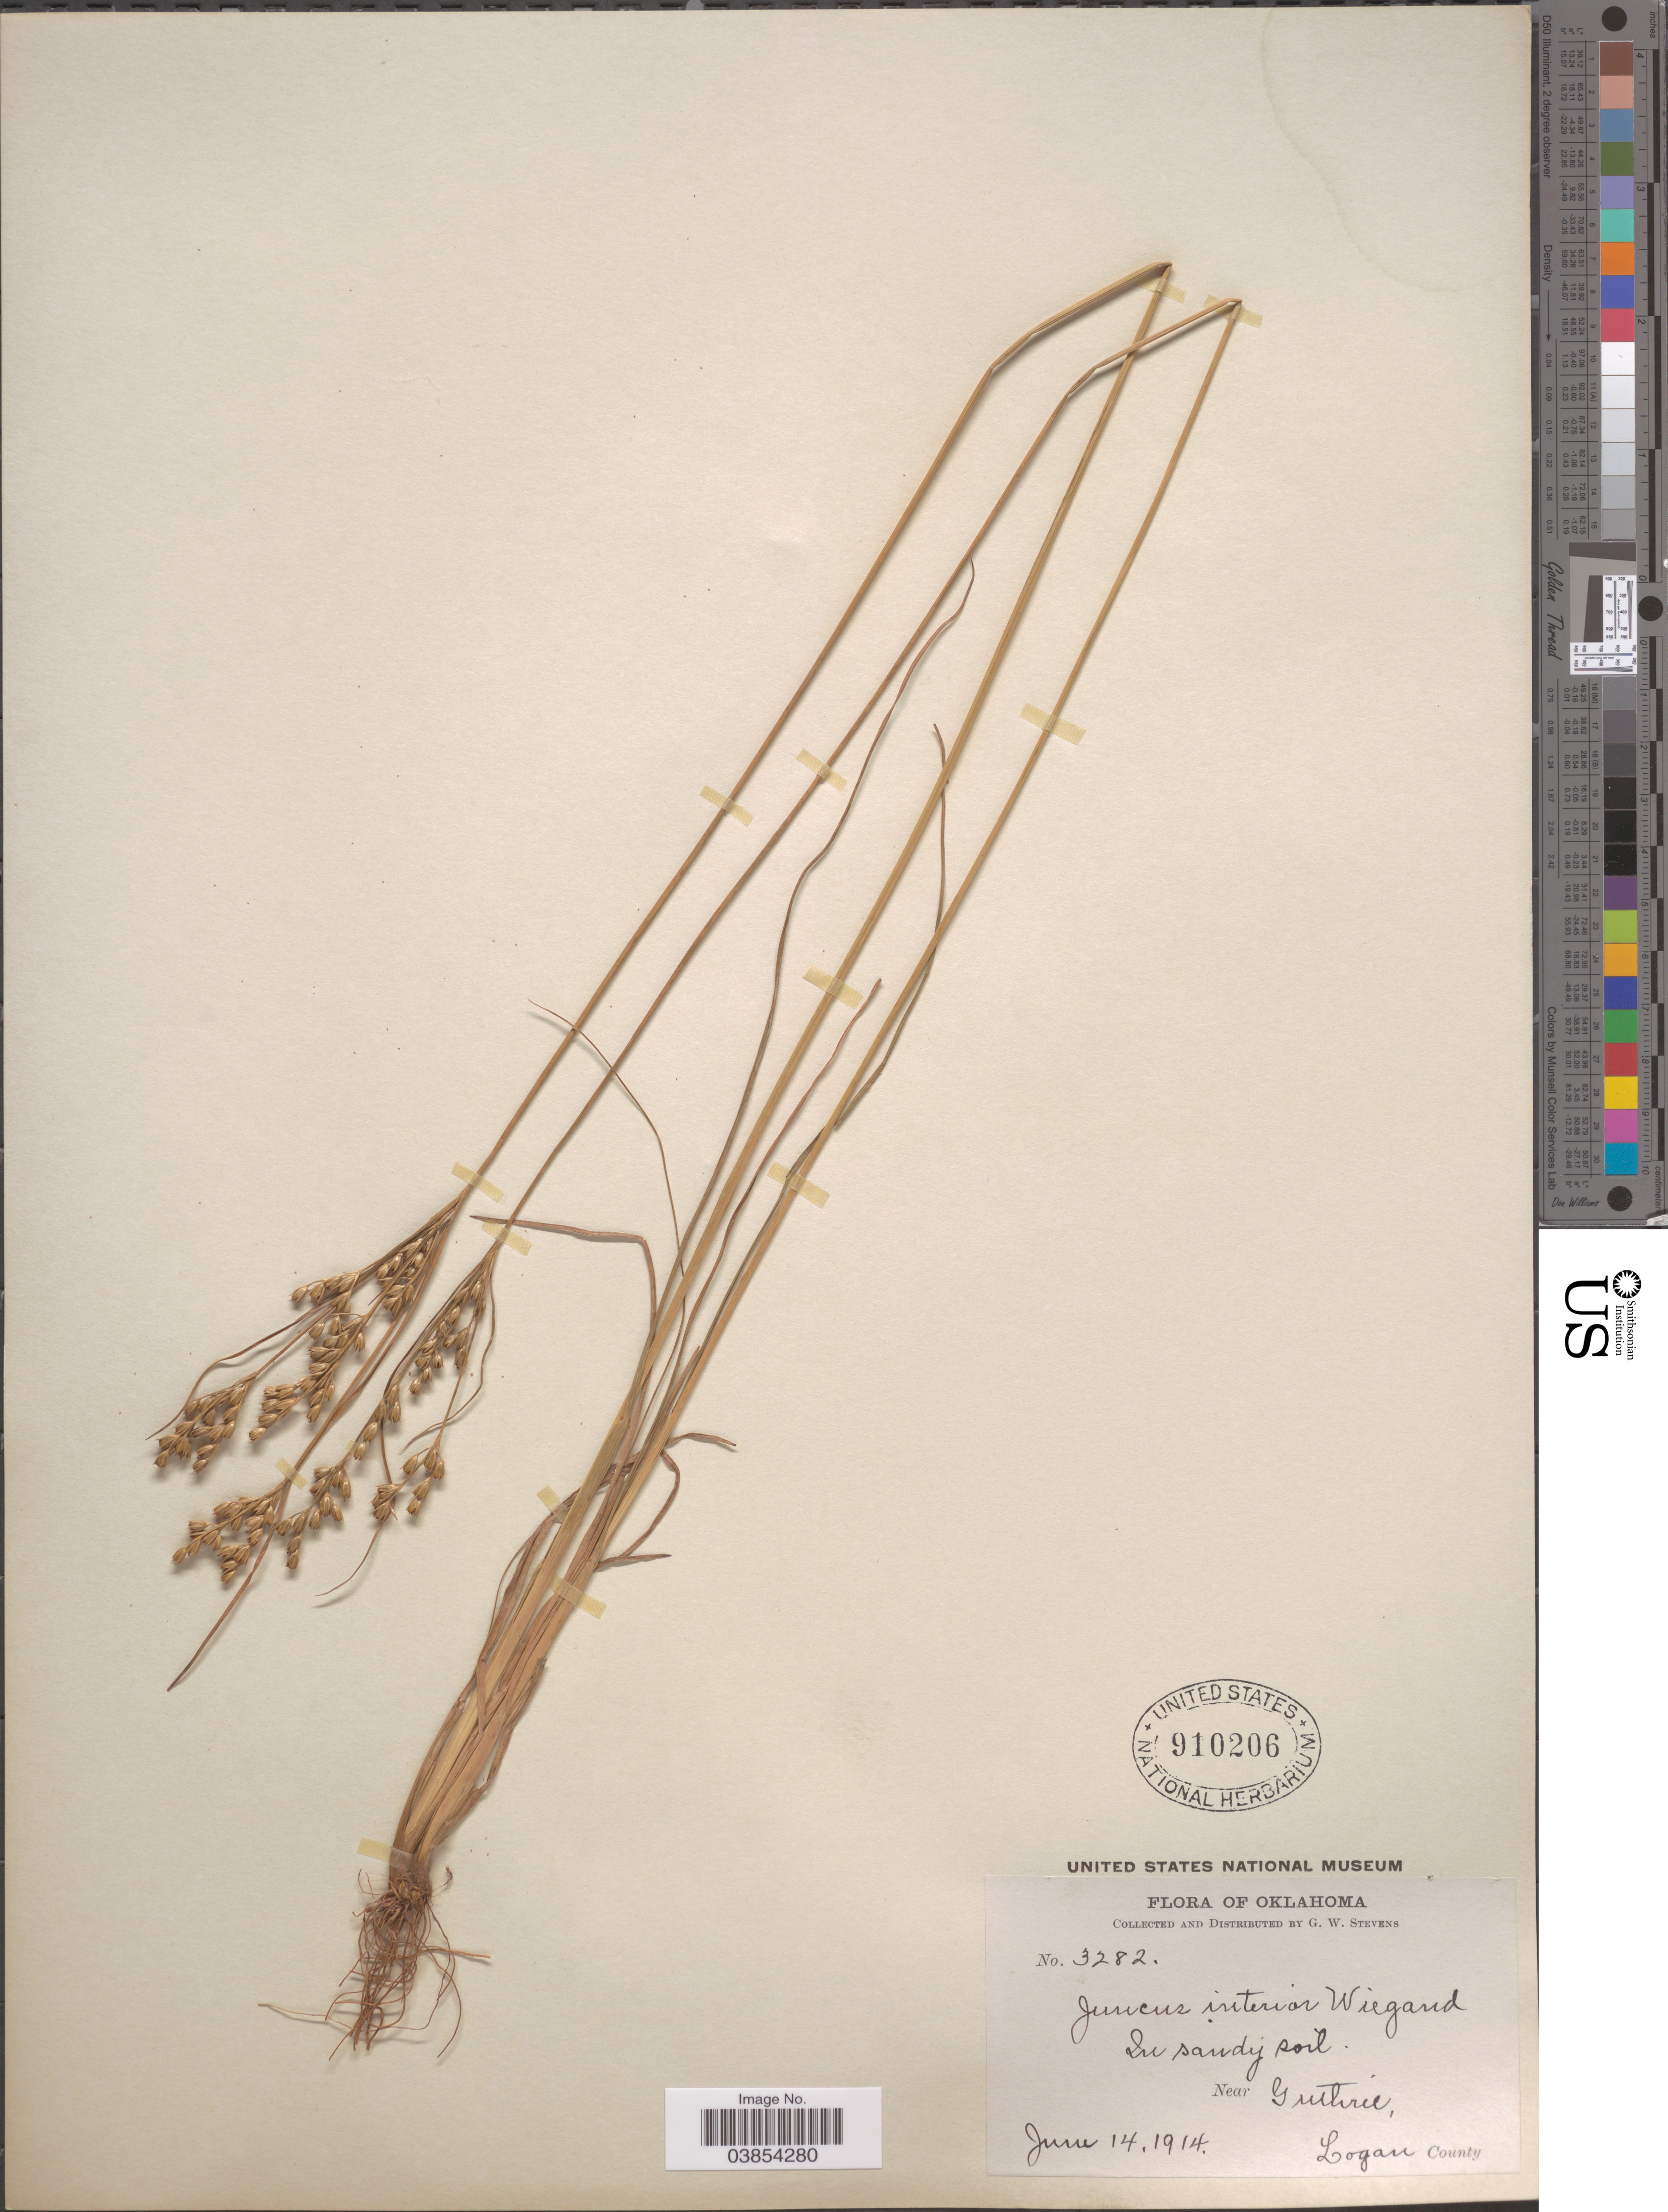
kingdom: Plantae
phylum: Tracheophyta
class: Liliopsida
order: Poales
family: Juncaceae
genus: Juncus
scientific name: Juncus interior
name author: Wiegand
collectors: G. W. Stevens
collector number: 3282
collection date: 1914-06-14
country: United States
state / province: Oklahoma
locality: Near Guthrie, Logan County.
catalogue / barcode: US 910206